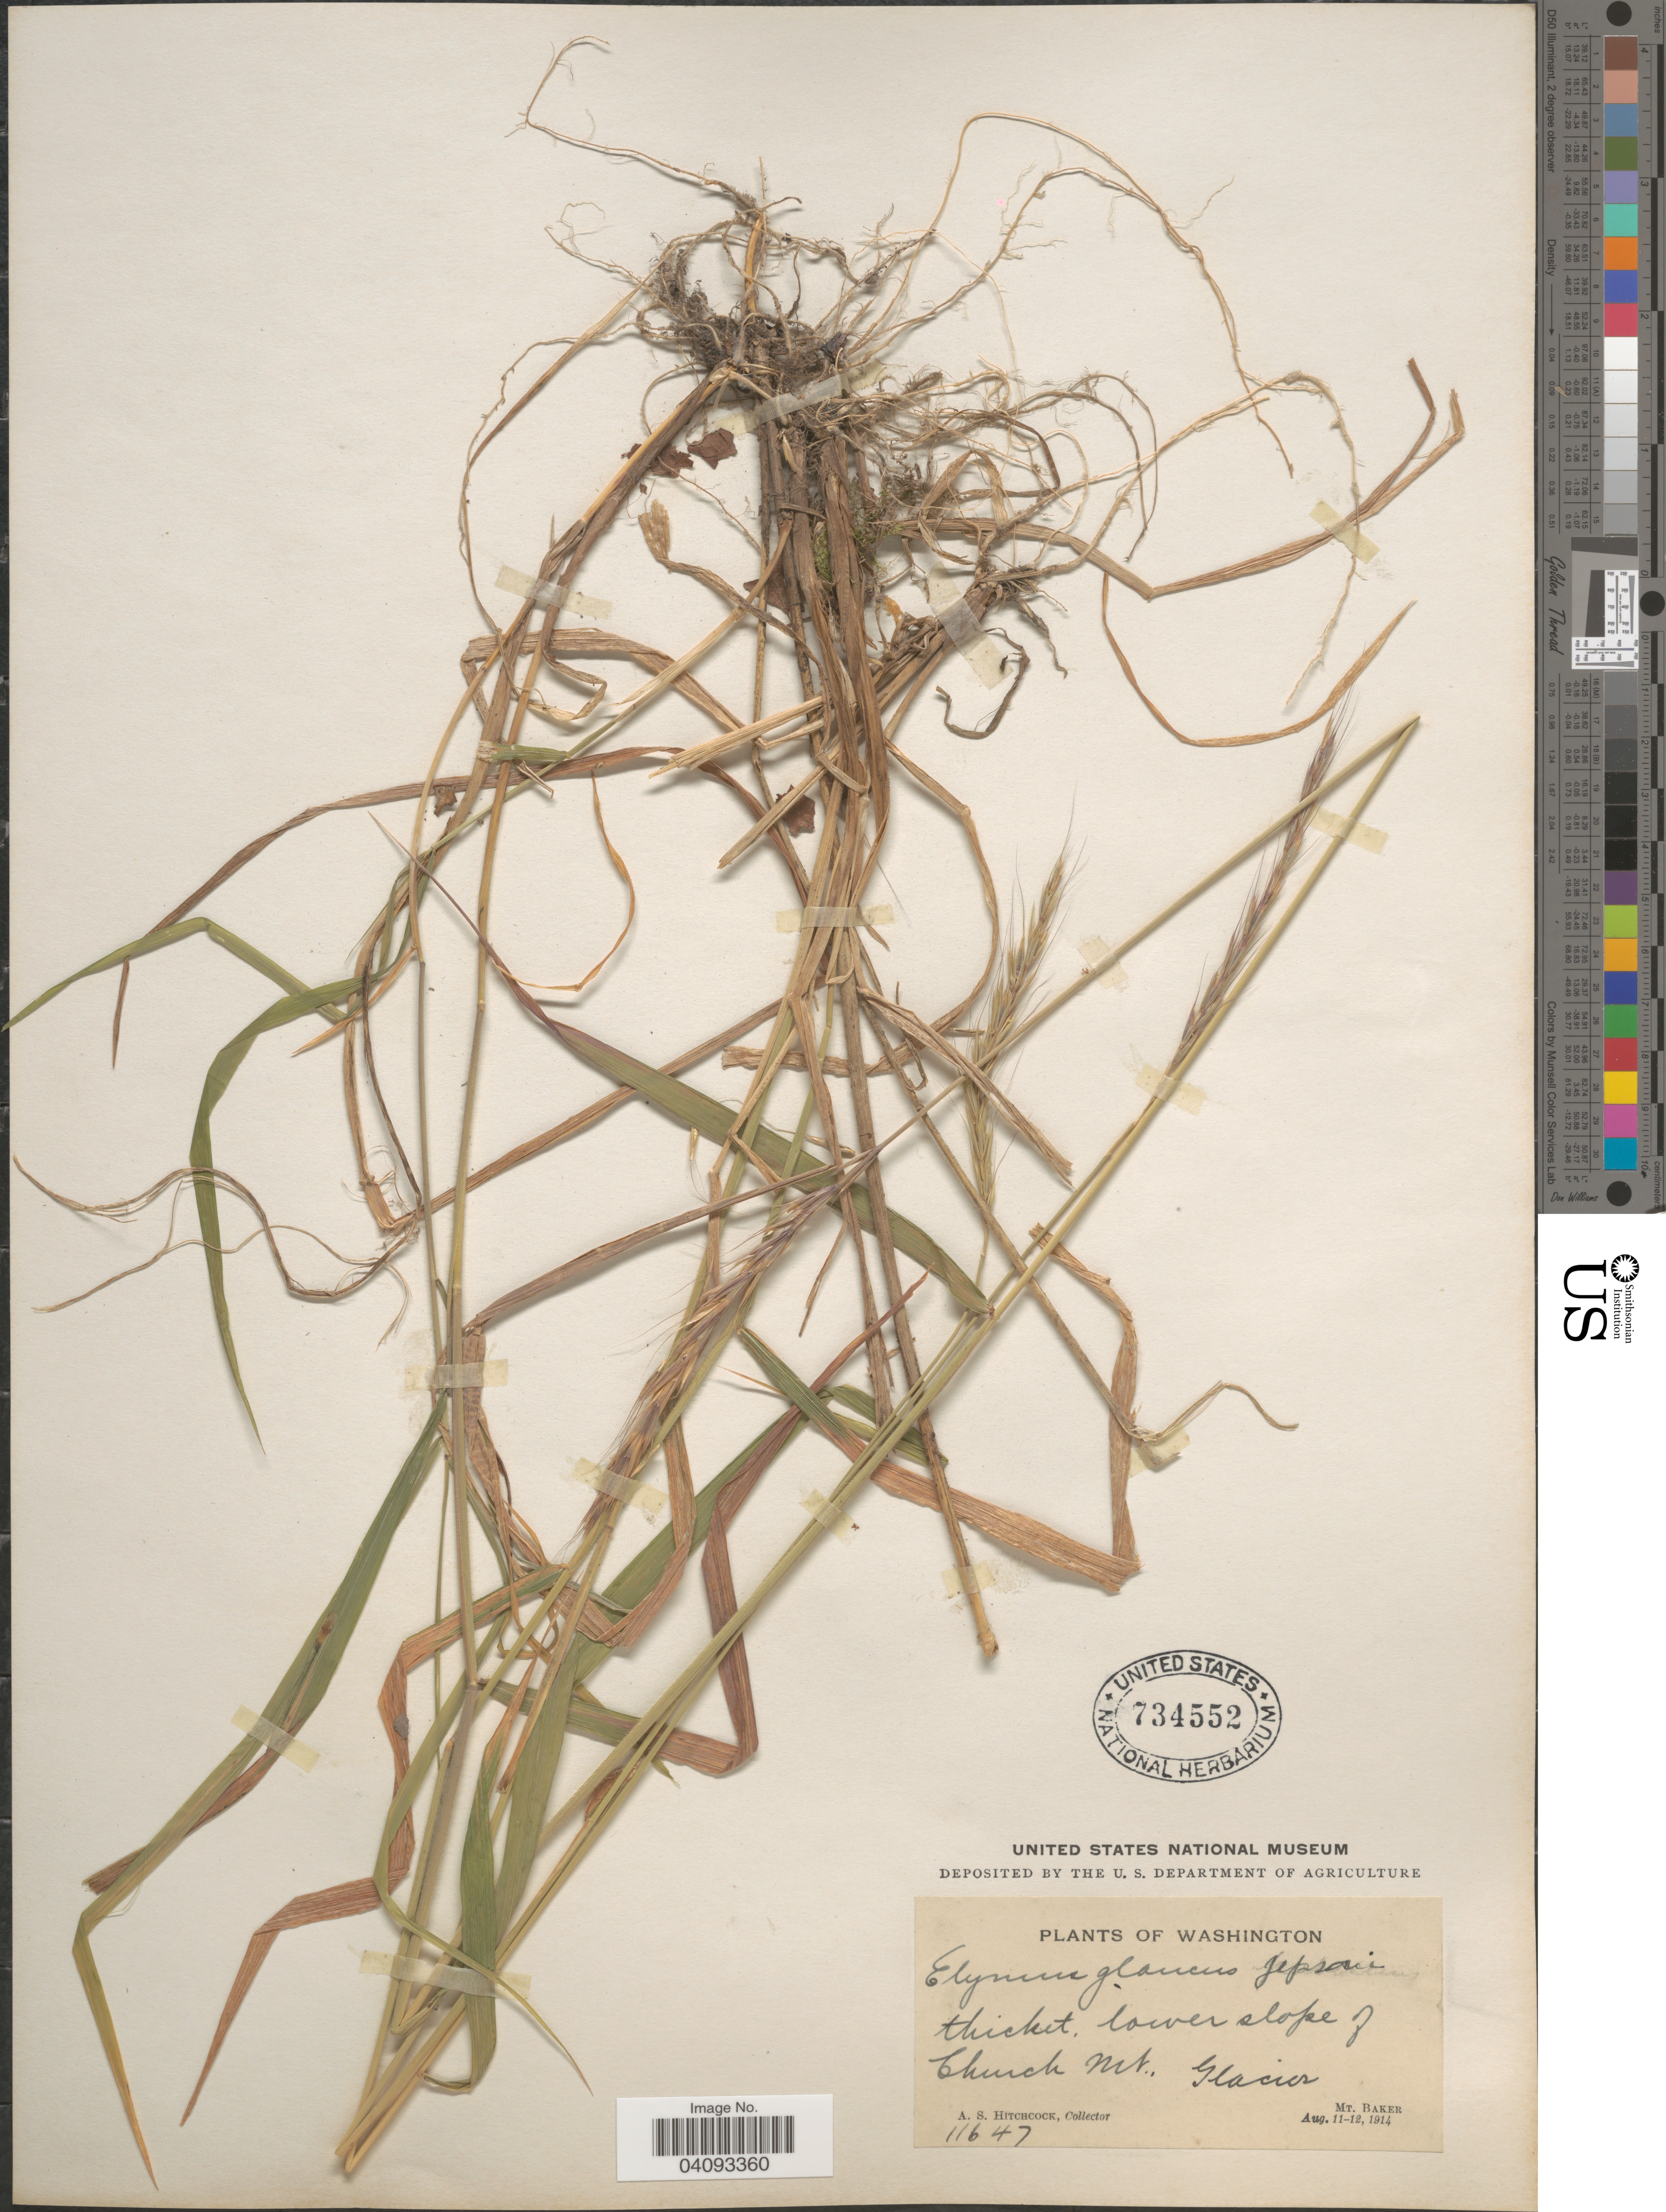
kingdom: Plantae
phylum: Tracheophyta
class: Liliopsida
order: Poales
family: Poaceae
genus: Elymus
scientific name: Elymus glaucus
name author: Buckley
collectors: A. S. Hitchcock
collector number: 11647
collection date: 1914-08-11/1914-08-12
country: United States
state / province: Washington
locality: Thicket, lower slope of Church Mt., Glacier. Mt. Baker.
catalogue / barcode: US 734552